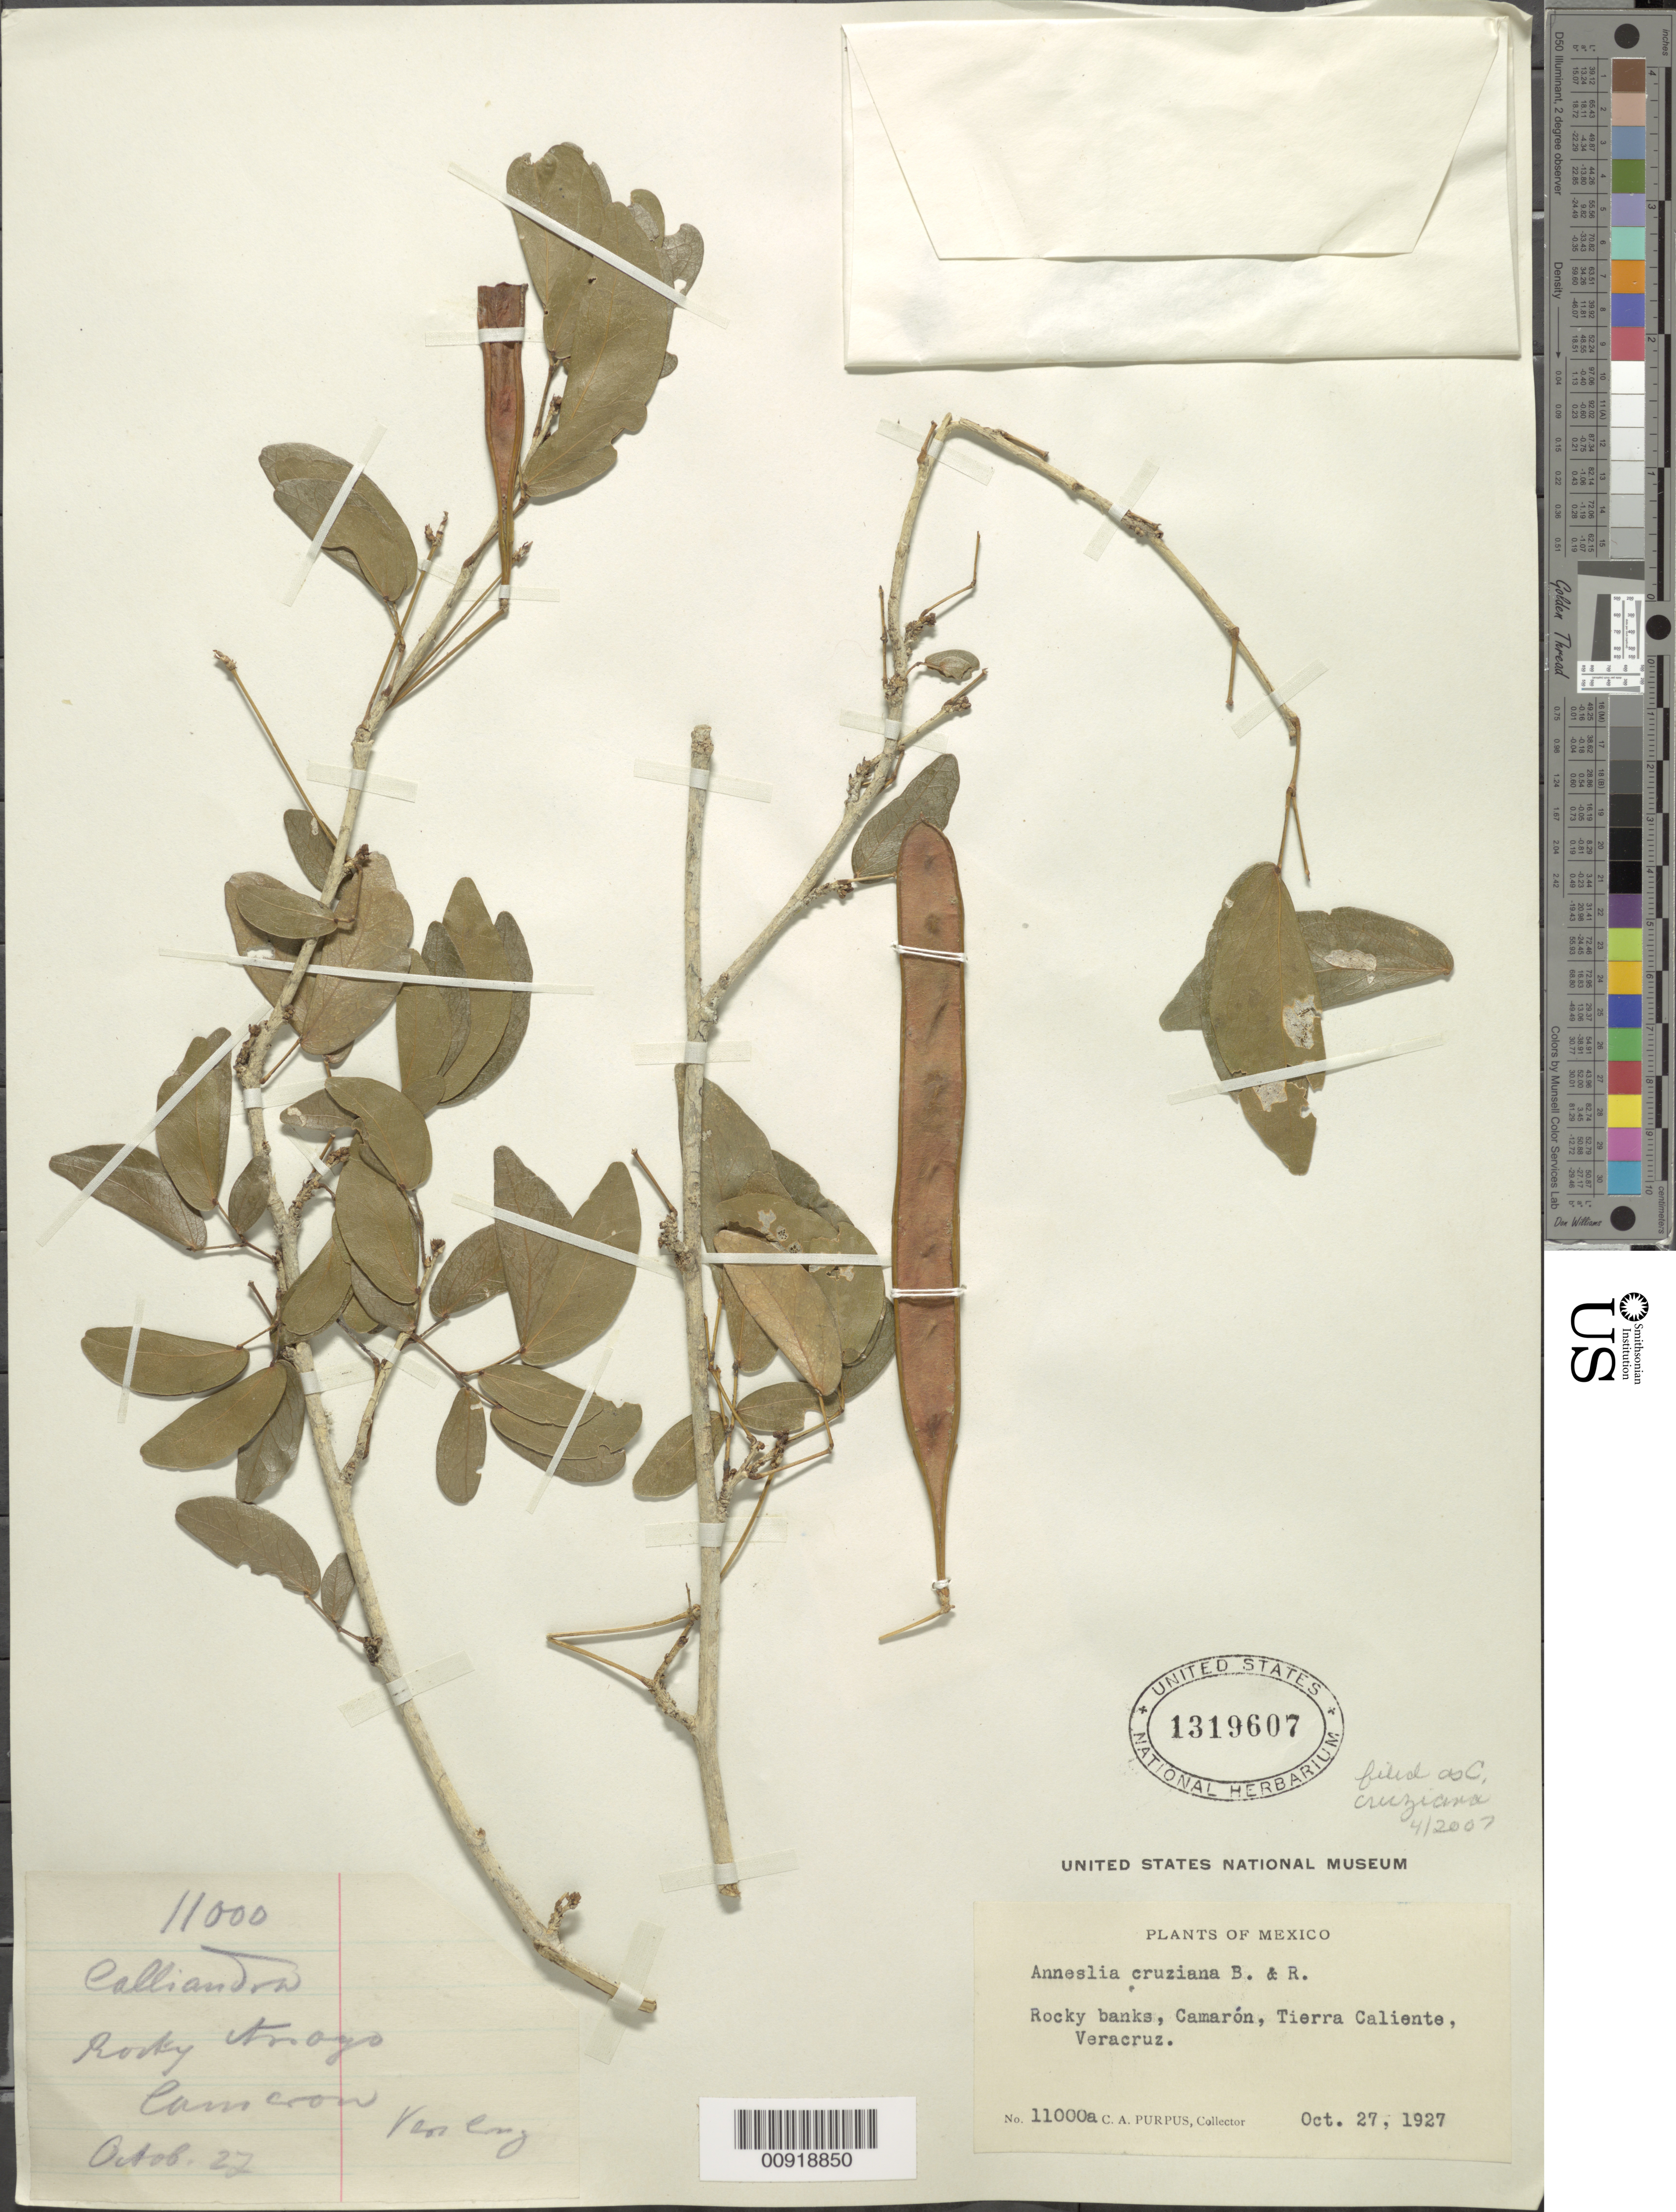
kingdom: Plantae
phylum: Tracheophyta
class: Magnoliopsida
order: Fabales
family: Fabaceae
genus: Calliandra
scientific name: Calliandra cruziana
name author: (Britton) Standl.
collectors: C. A. Purpus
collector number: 11000 a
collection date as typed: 27 Oct 1927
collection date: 1927-10-27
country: Mexico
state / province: Veracruz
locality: Camarón, Tierra Caliente, Veracruz.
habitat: Rocky arroyo banks.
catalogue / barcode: US 1319607